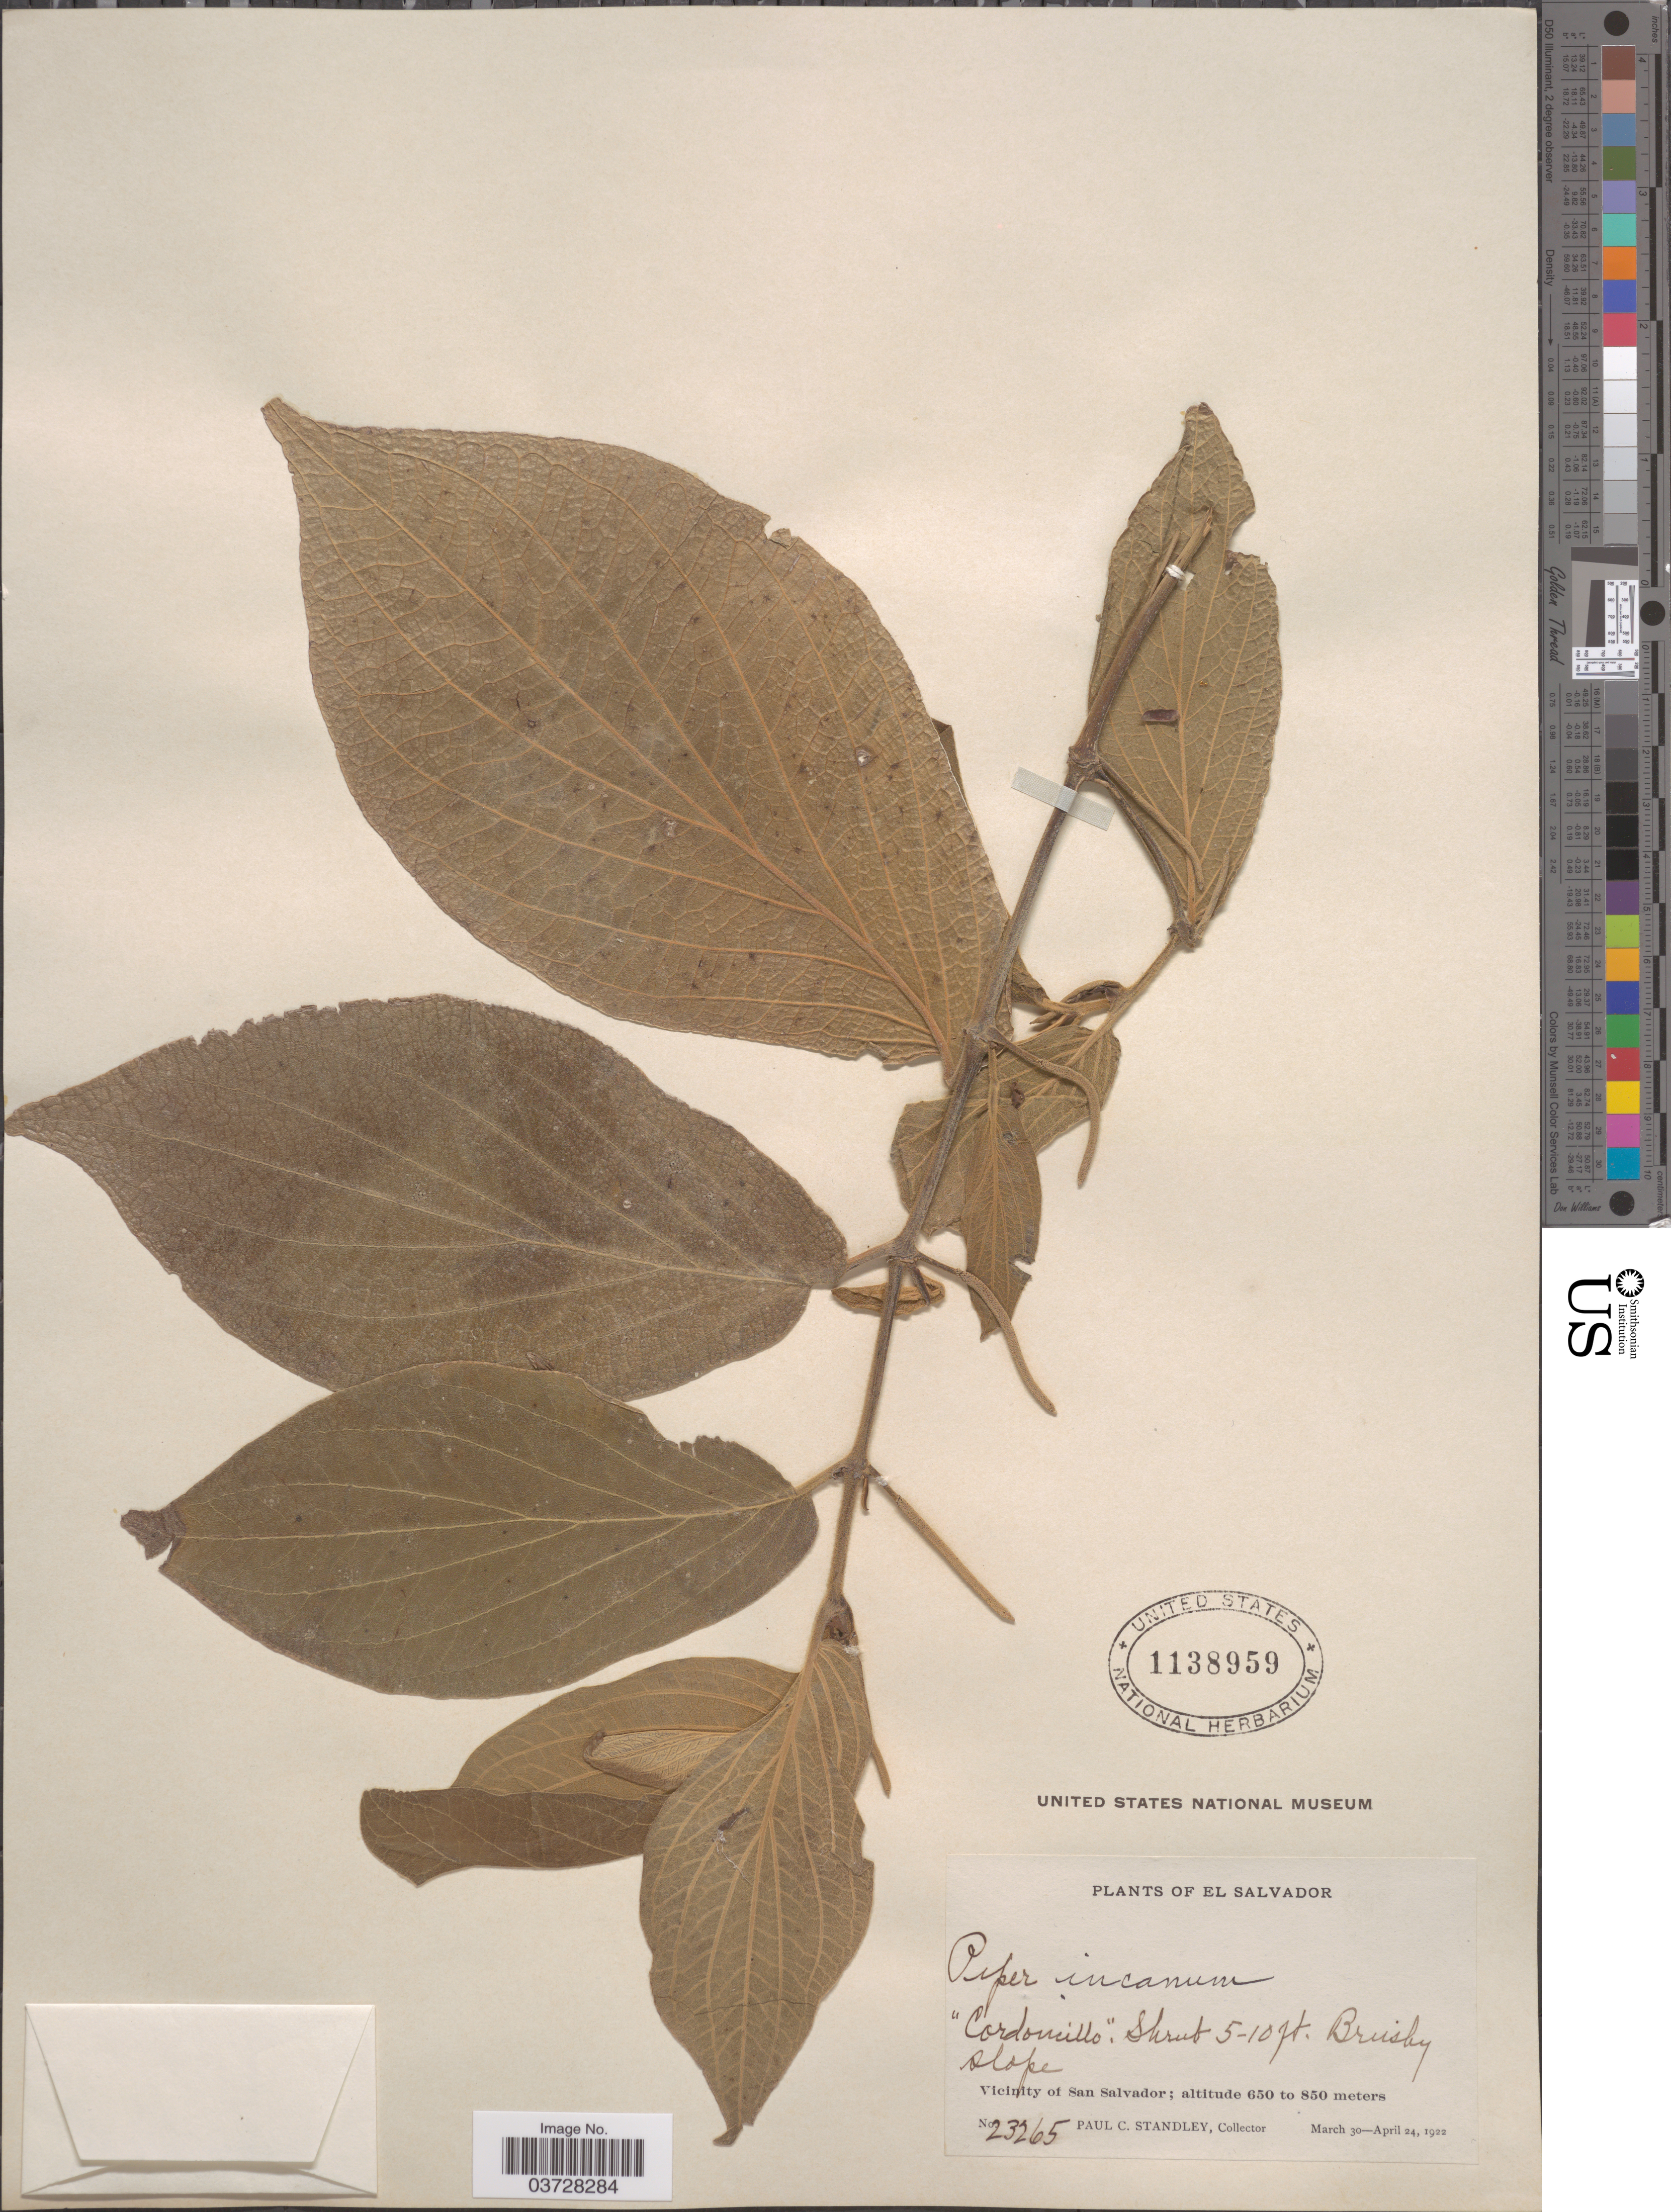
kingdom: Plantae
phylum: Tracheophyta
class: Magnoliopsida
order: Piperales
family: Piperaceae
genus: Piper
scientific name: Piper incanum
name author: Trel.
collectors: P. C. Standley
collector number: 23265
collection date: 1922-03-30/1922-04-24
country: El Salvador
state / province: San Salvador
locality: Vicinity of San Salvador.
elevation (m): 650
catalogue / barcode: US 1138959